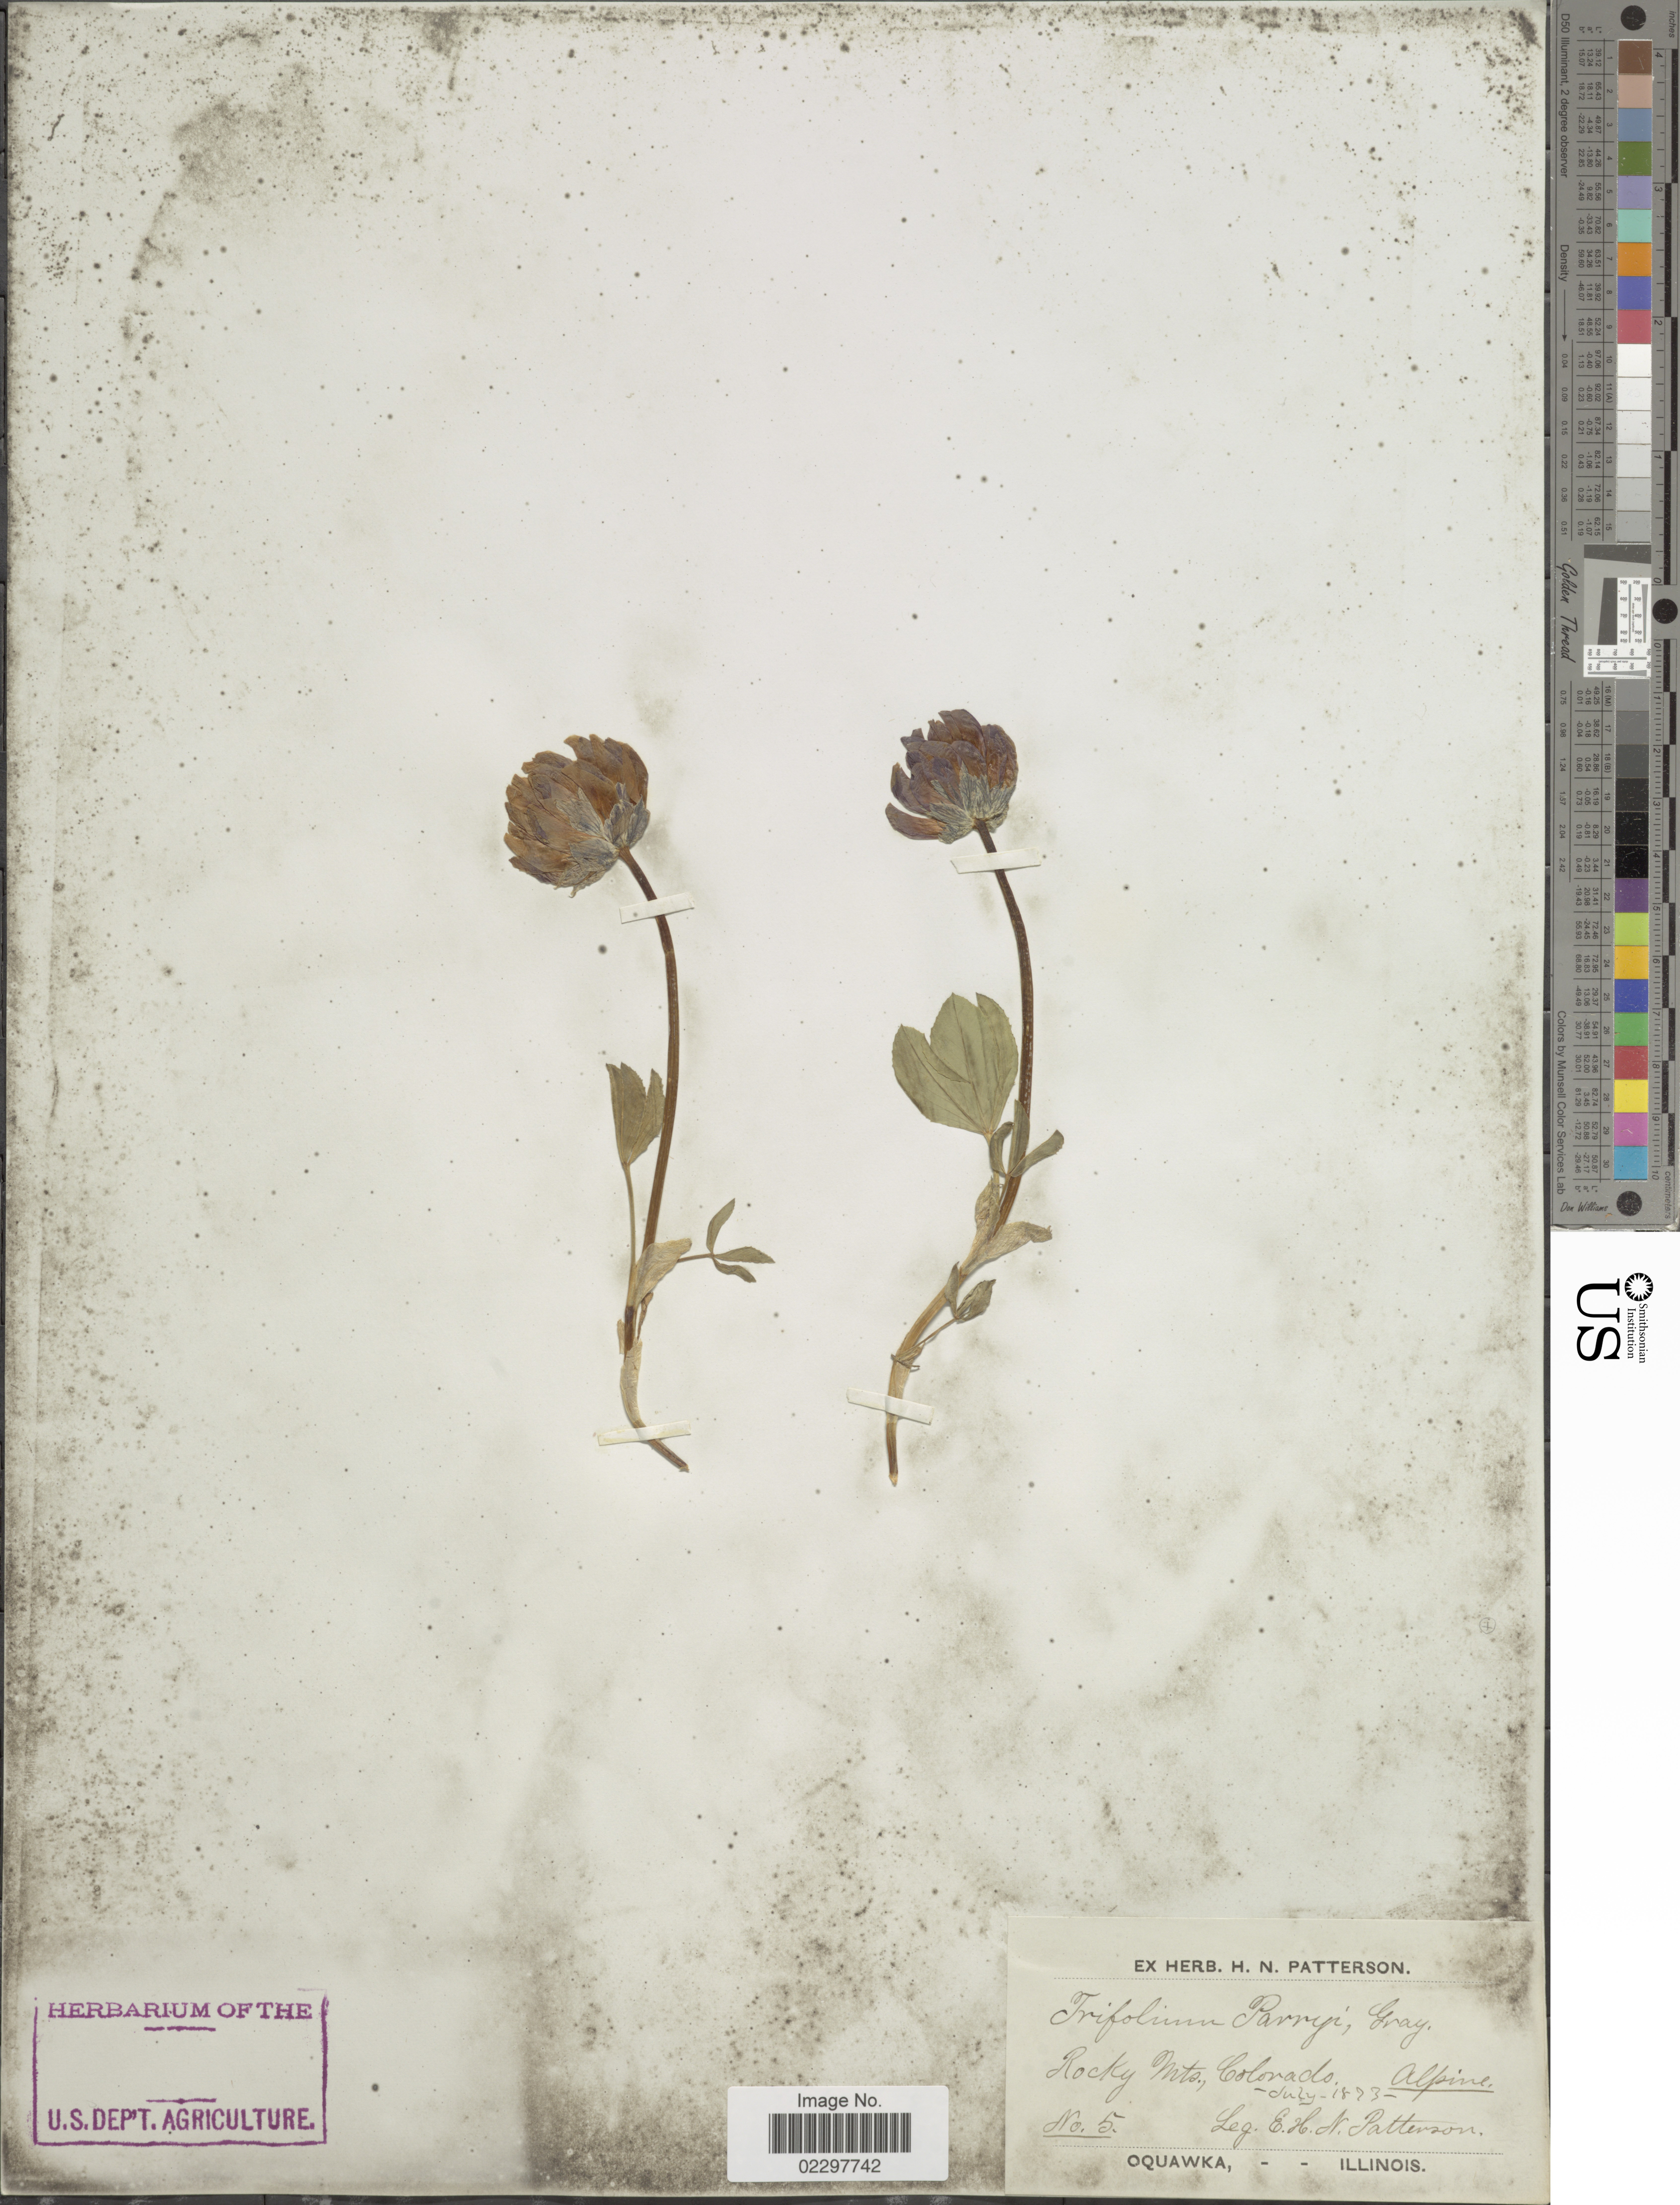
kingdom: Plantae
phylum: Tracheophyta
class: Magnoliopsida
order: Fabales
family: Fabaceae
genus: Trifolium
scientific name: Trifolium parryi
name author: A. Gray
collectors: H. N. Patterson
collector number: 5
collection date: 1873-07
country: United States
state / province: Colorado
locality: Rocky Mts., Colorado, Alpine